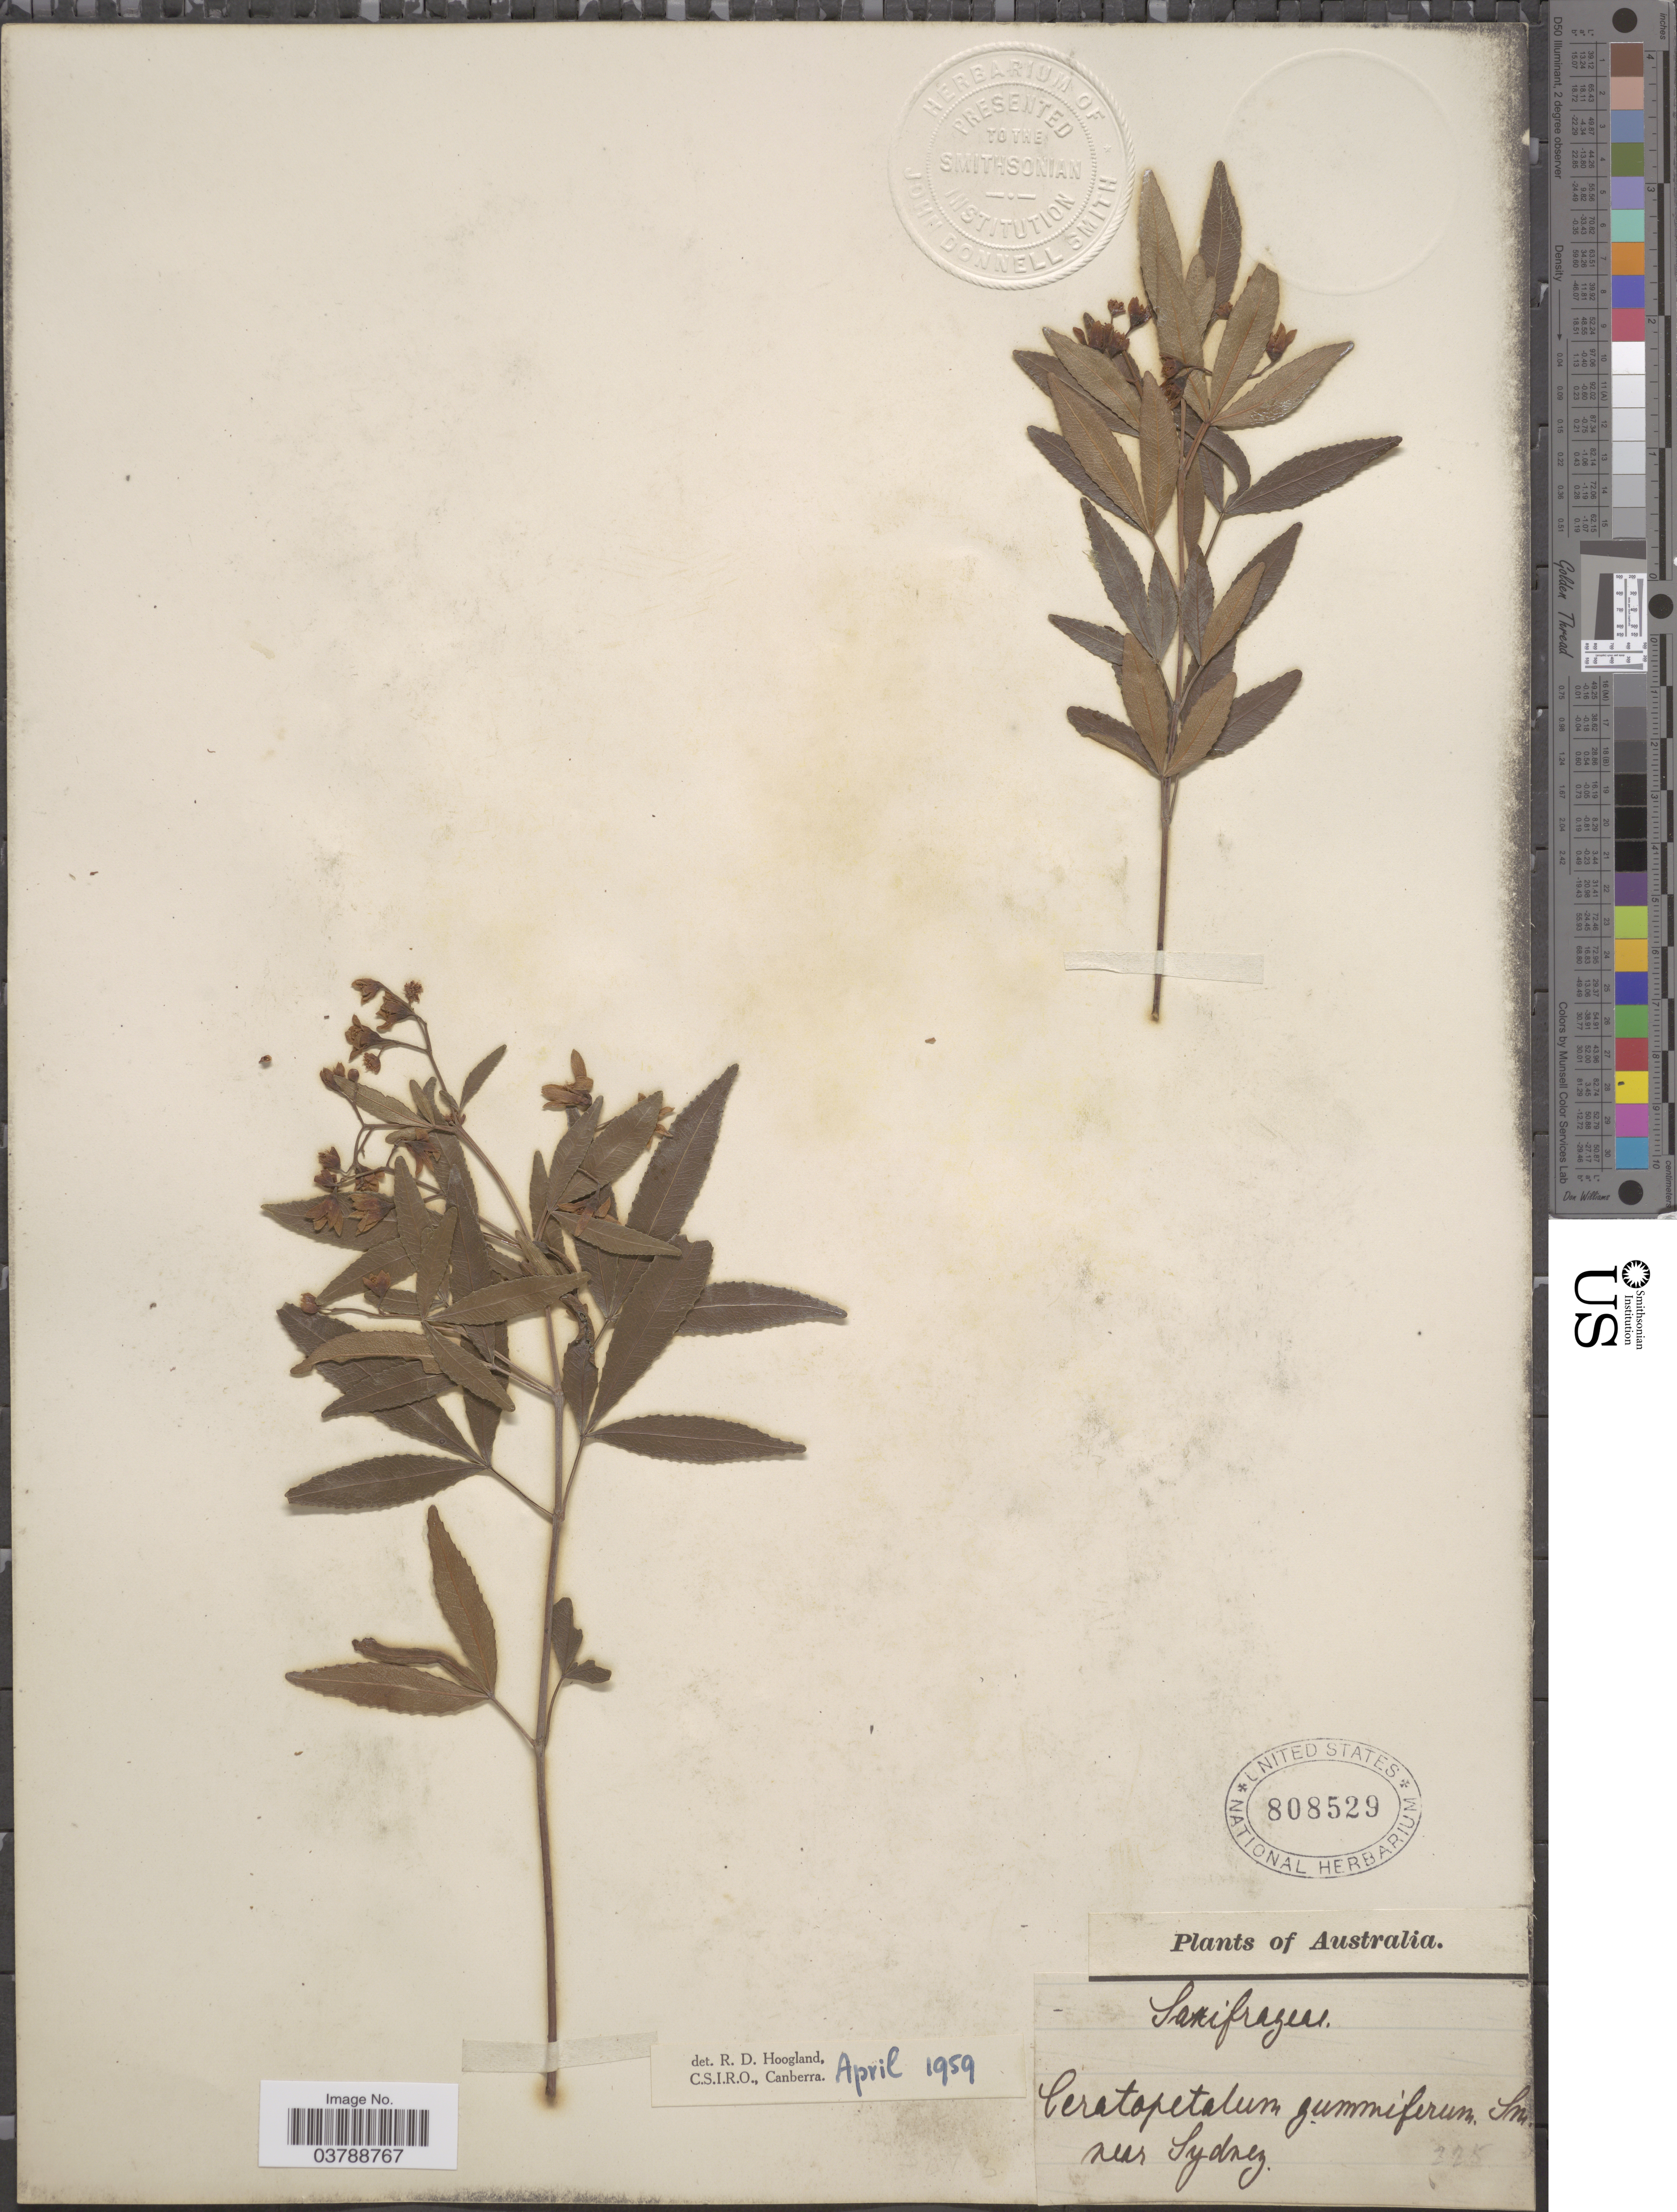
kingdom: Plantae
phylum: Tracheophyta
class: Magnoliopsida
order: Oxalidales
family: Cunoniaceae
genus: Ceratopetalum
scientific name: Ceratopetalum gummiferum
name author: Sm.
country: Australia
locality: Near Sydney.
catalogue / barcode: US 808529